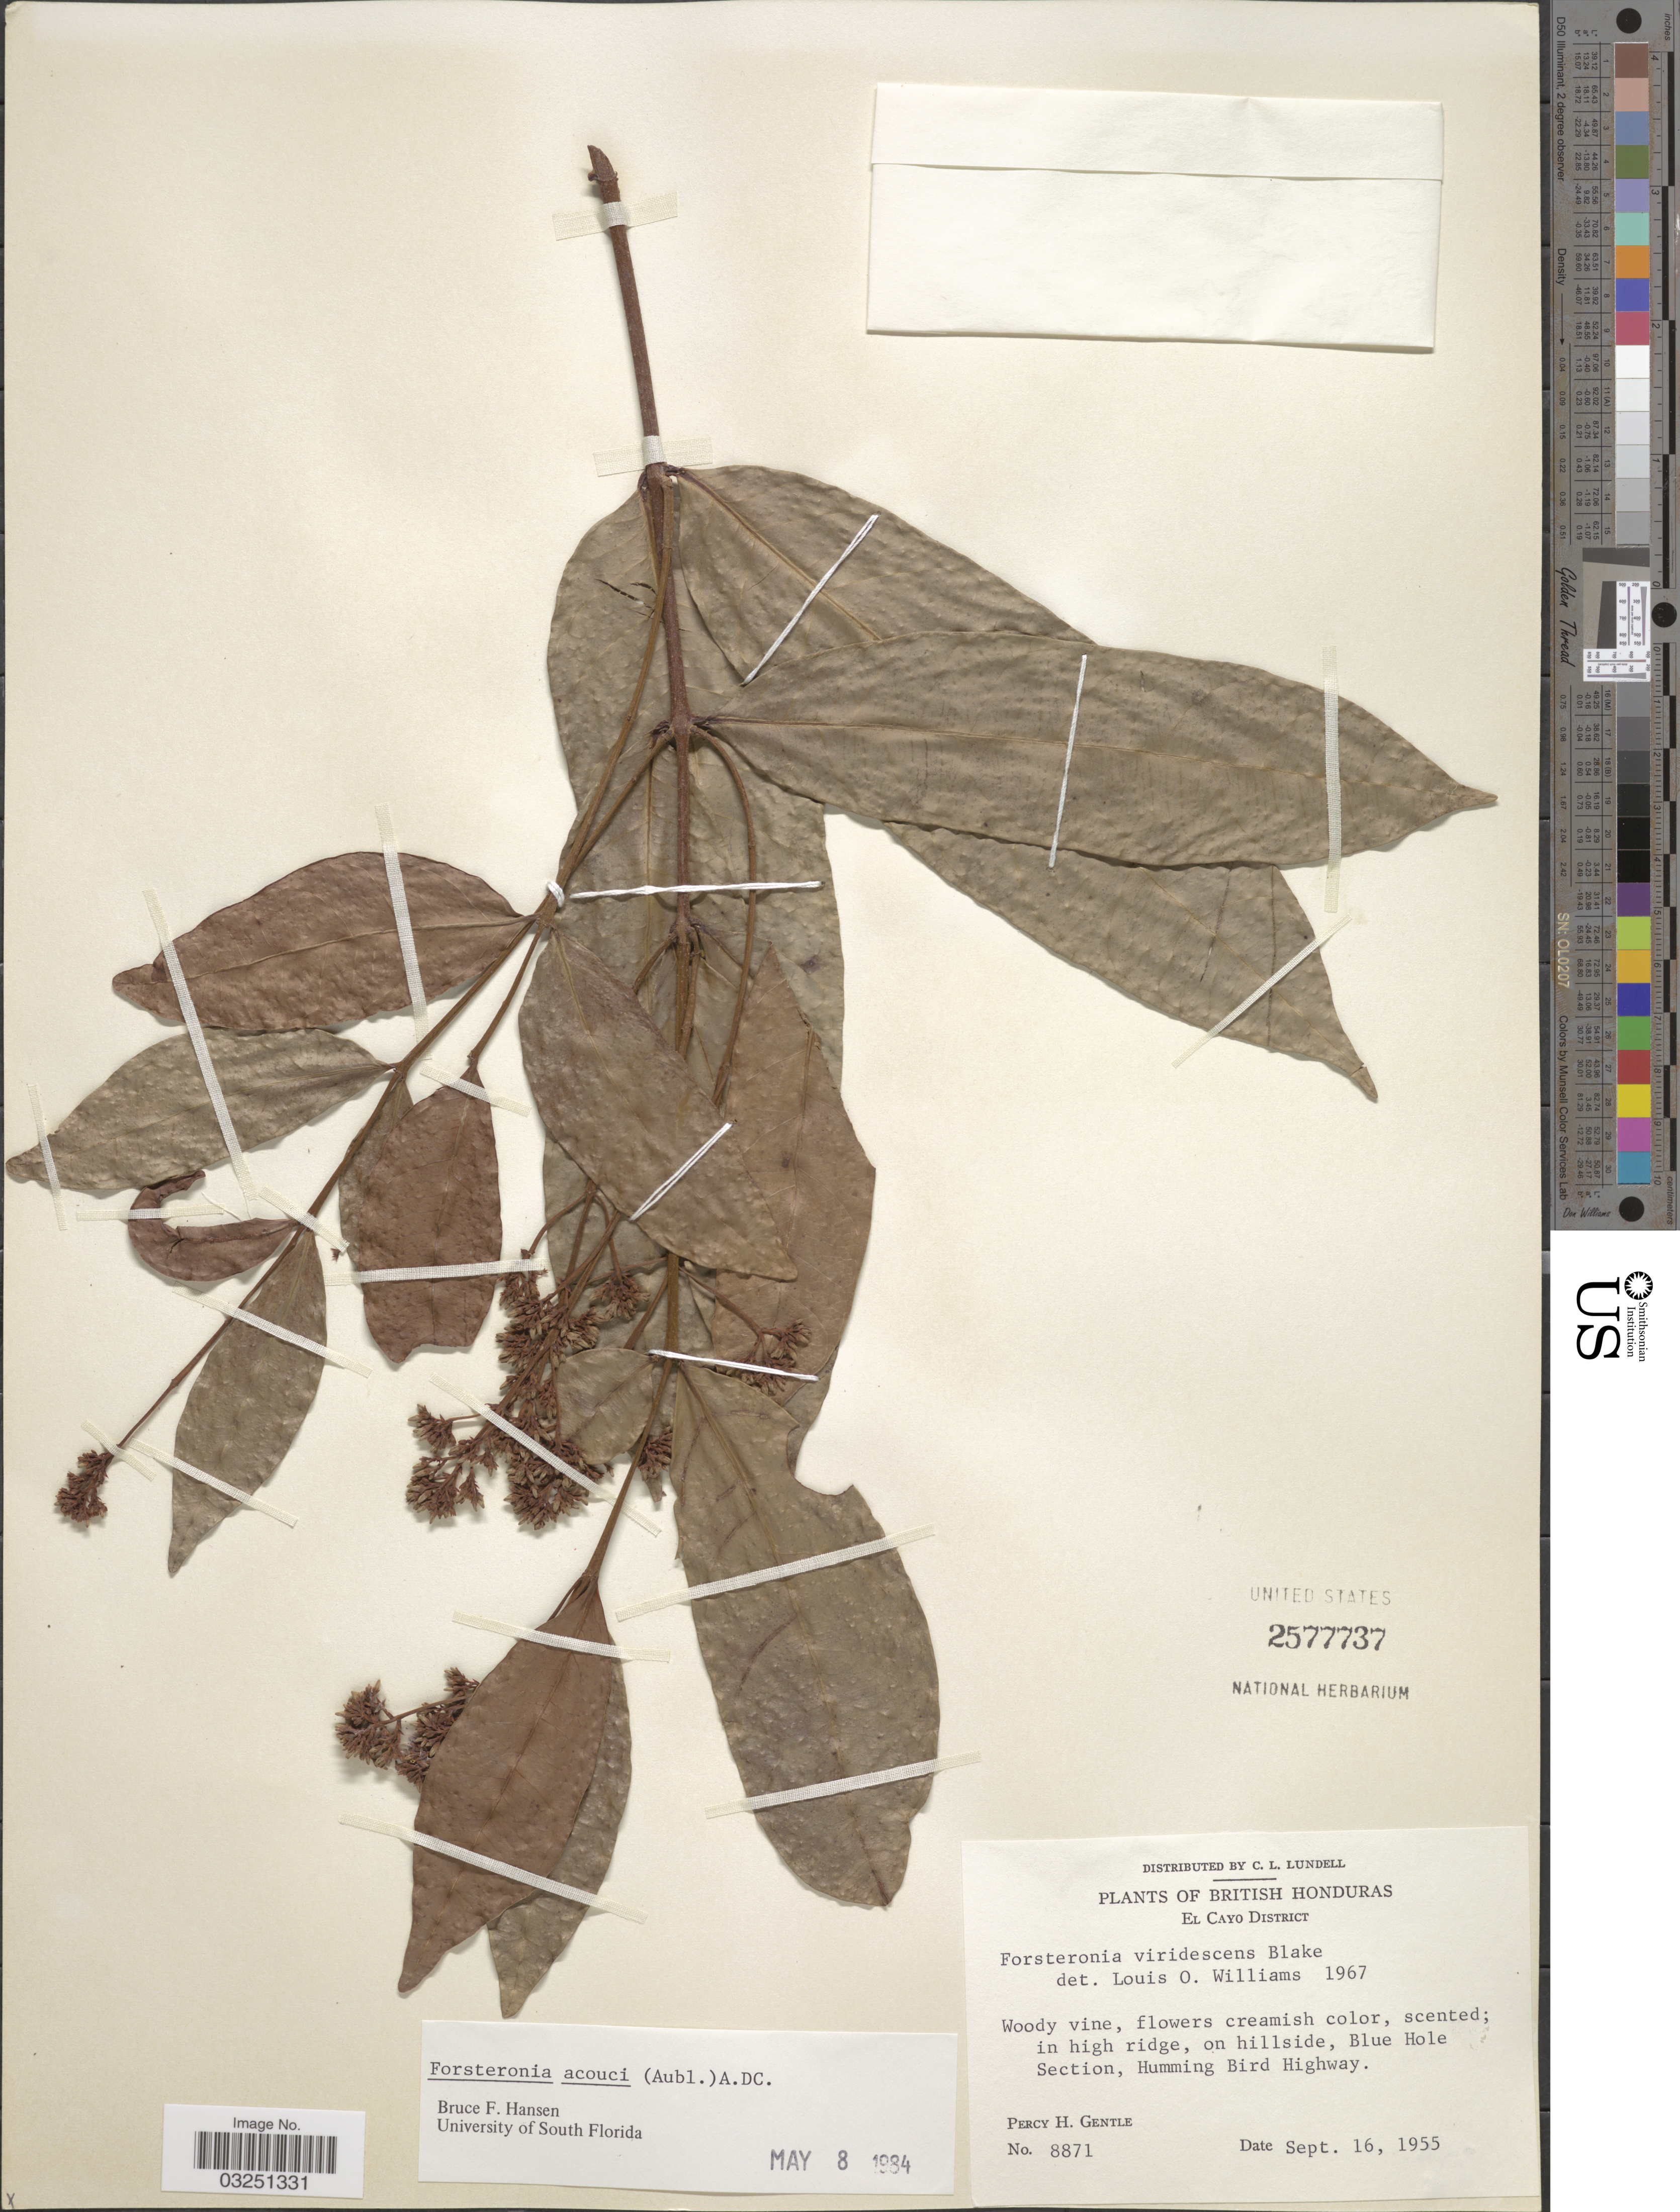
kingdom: Plantae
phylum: Tracheophyta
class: Magnoliopsida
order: Gentianales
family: Apocynaceae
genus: Forsteronia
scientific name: Forsteronia acouci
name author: (Aubl.) A. DC.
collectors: P. H. Gentle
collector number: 8871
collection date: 1955-09-16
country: Belize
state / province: Cayo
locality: British Honduras. El Cayo District. Blue Hole Section, Humming Bird Highway.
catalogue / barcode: US 2577737